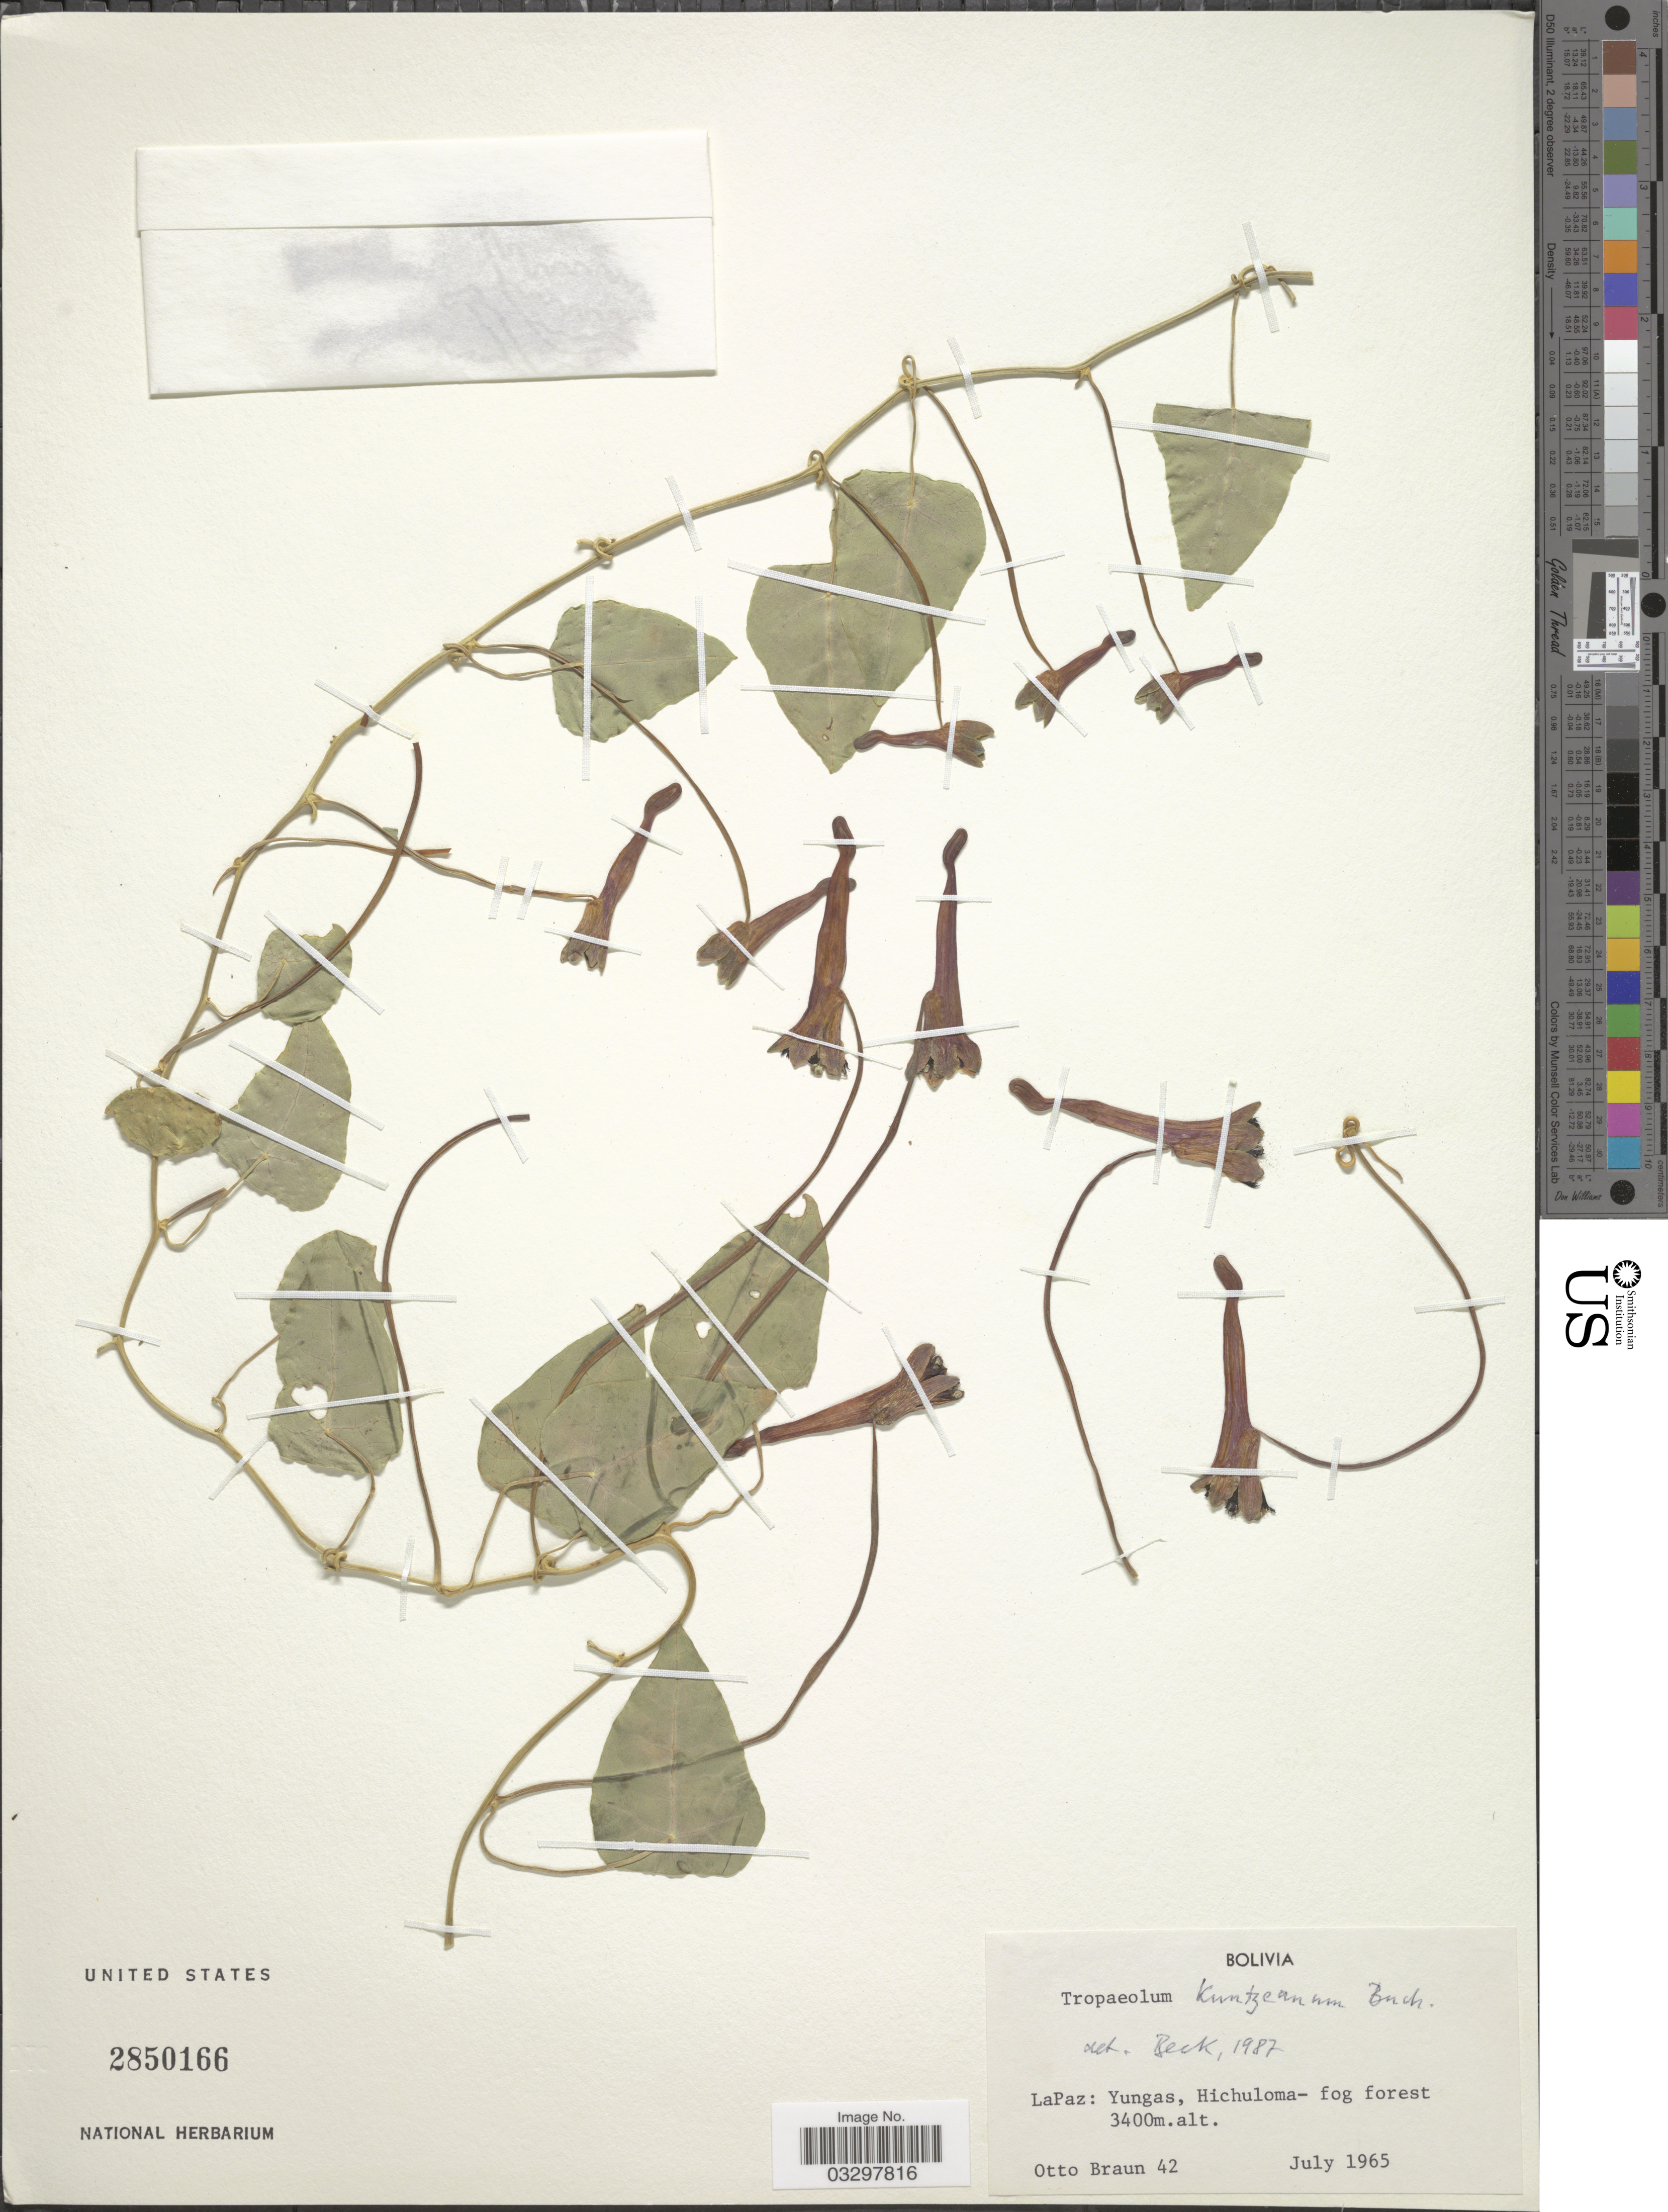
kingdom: Plantae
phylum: Tracheophyta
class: Magnoliopsida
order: Brassicales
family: Tropaeolaceae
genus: Tropaeolum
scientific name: Tropaeolum kuntzeanum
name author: Buchenau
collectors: O. Braun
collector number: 42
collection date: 1965-07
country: Bolivia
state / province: La Paz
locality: Yungas, Hichuloma - fog forest.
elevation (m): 3400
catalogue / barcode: US 2850166